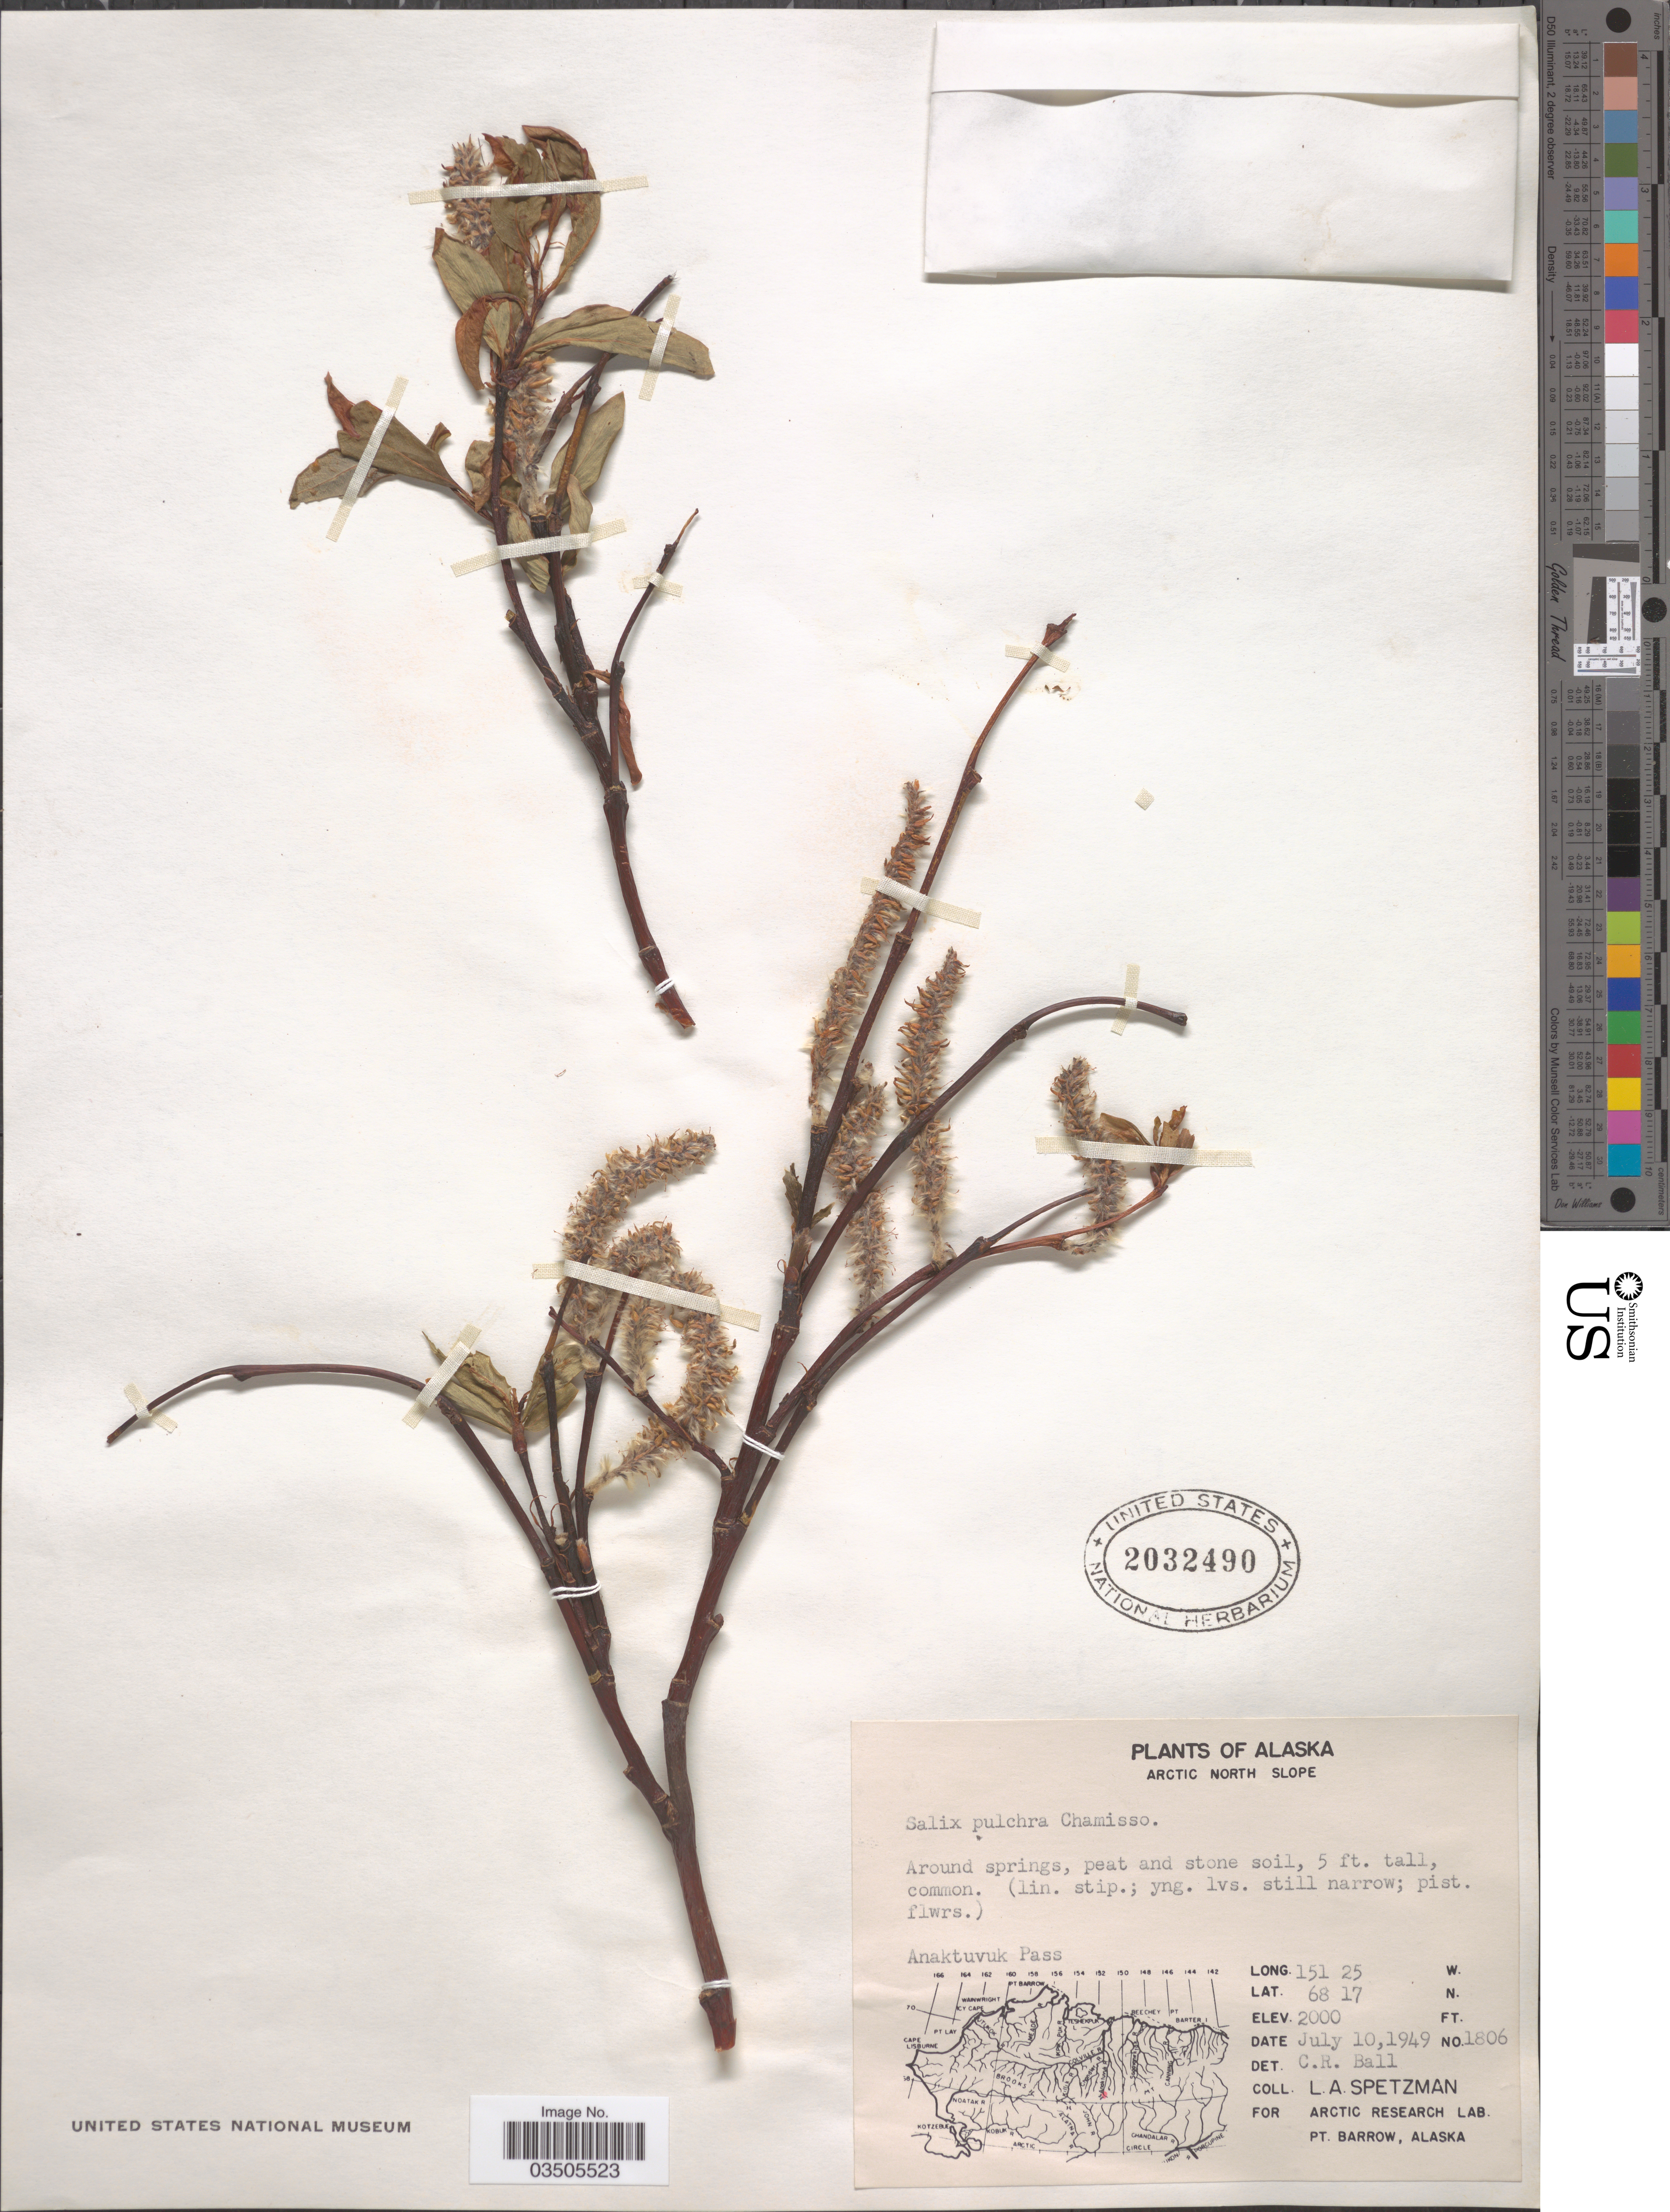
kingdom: Plantae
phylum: Tracheophyta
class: Magnoliopsida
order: Malpighiales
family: Salicaceae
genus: Salix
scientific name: Salix pulchra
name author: Cham.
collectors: L. Spetzman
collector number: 1806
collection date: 1949-07-10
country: United States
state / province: Alaska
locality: Arctic North Slope. Anaktuvuk Pass.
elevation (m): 610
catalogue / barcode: US 2032490